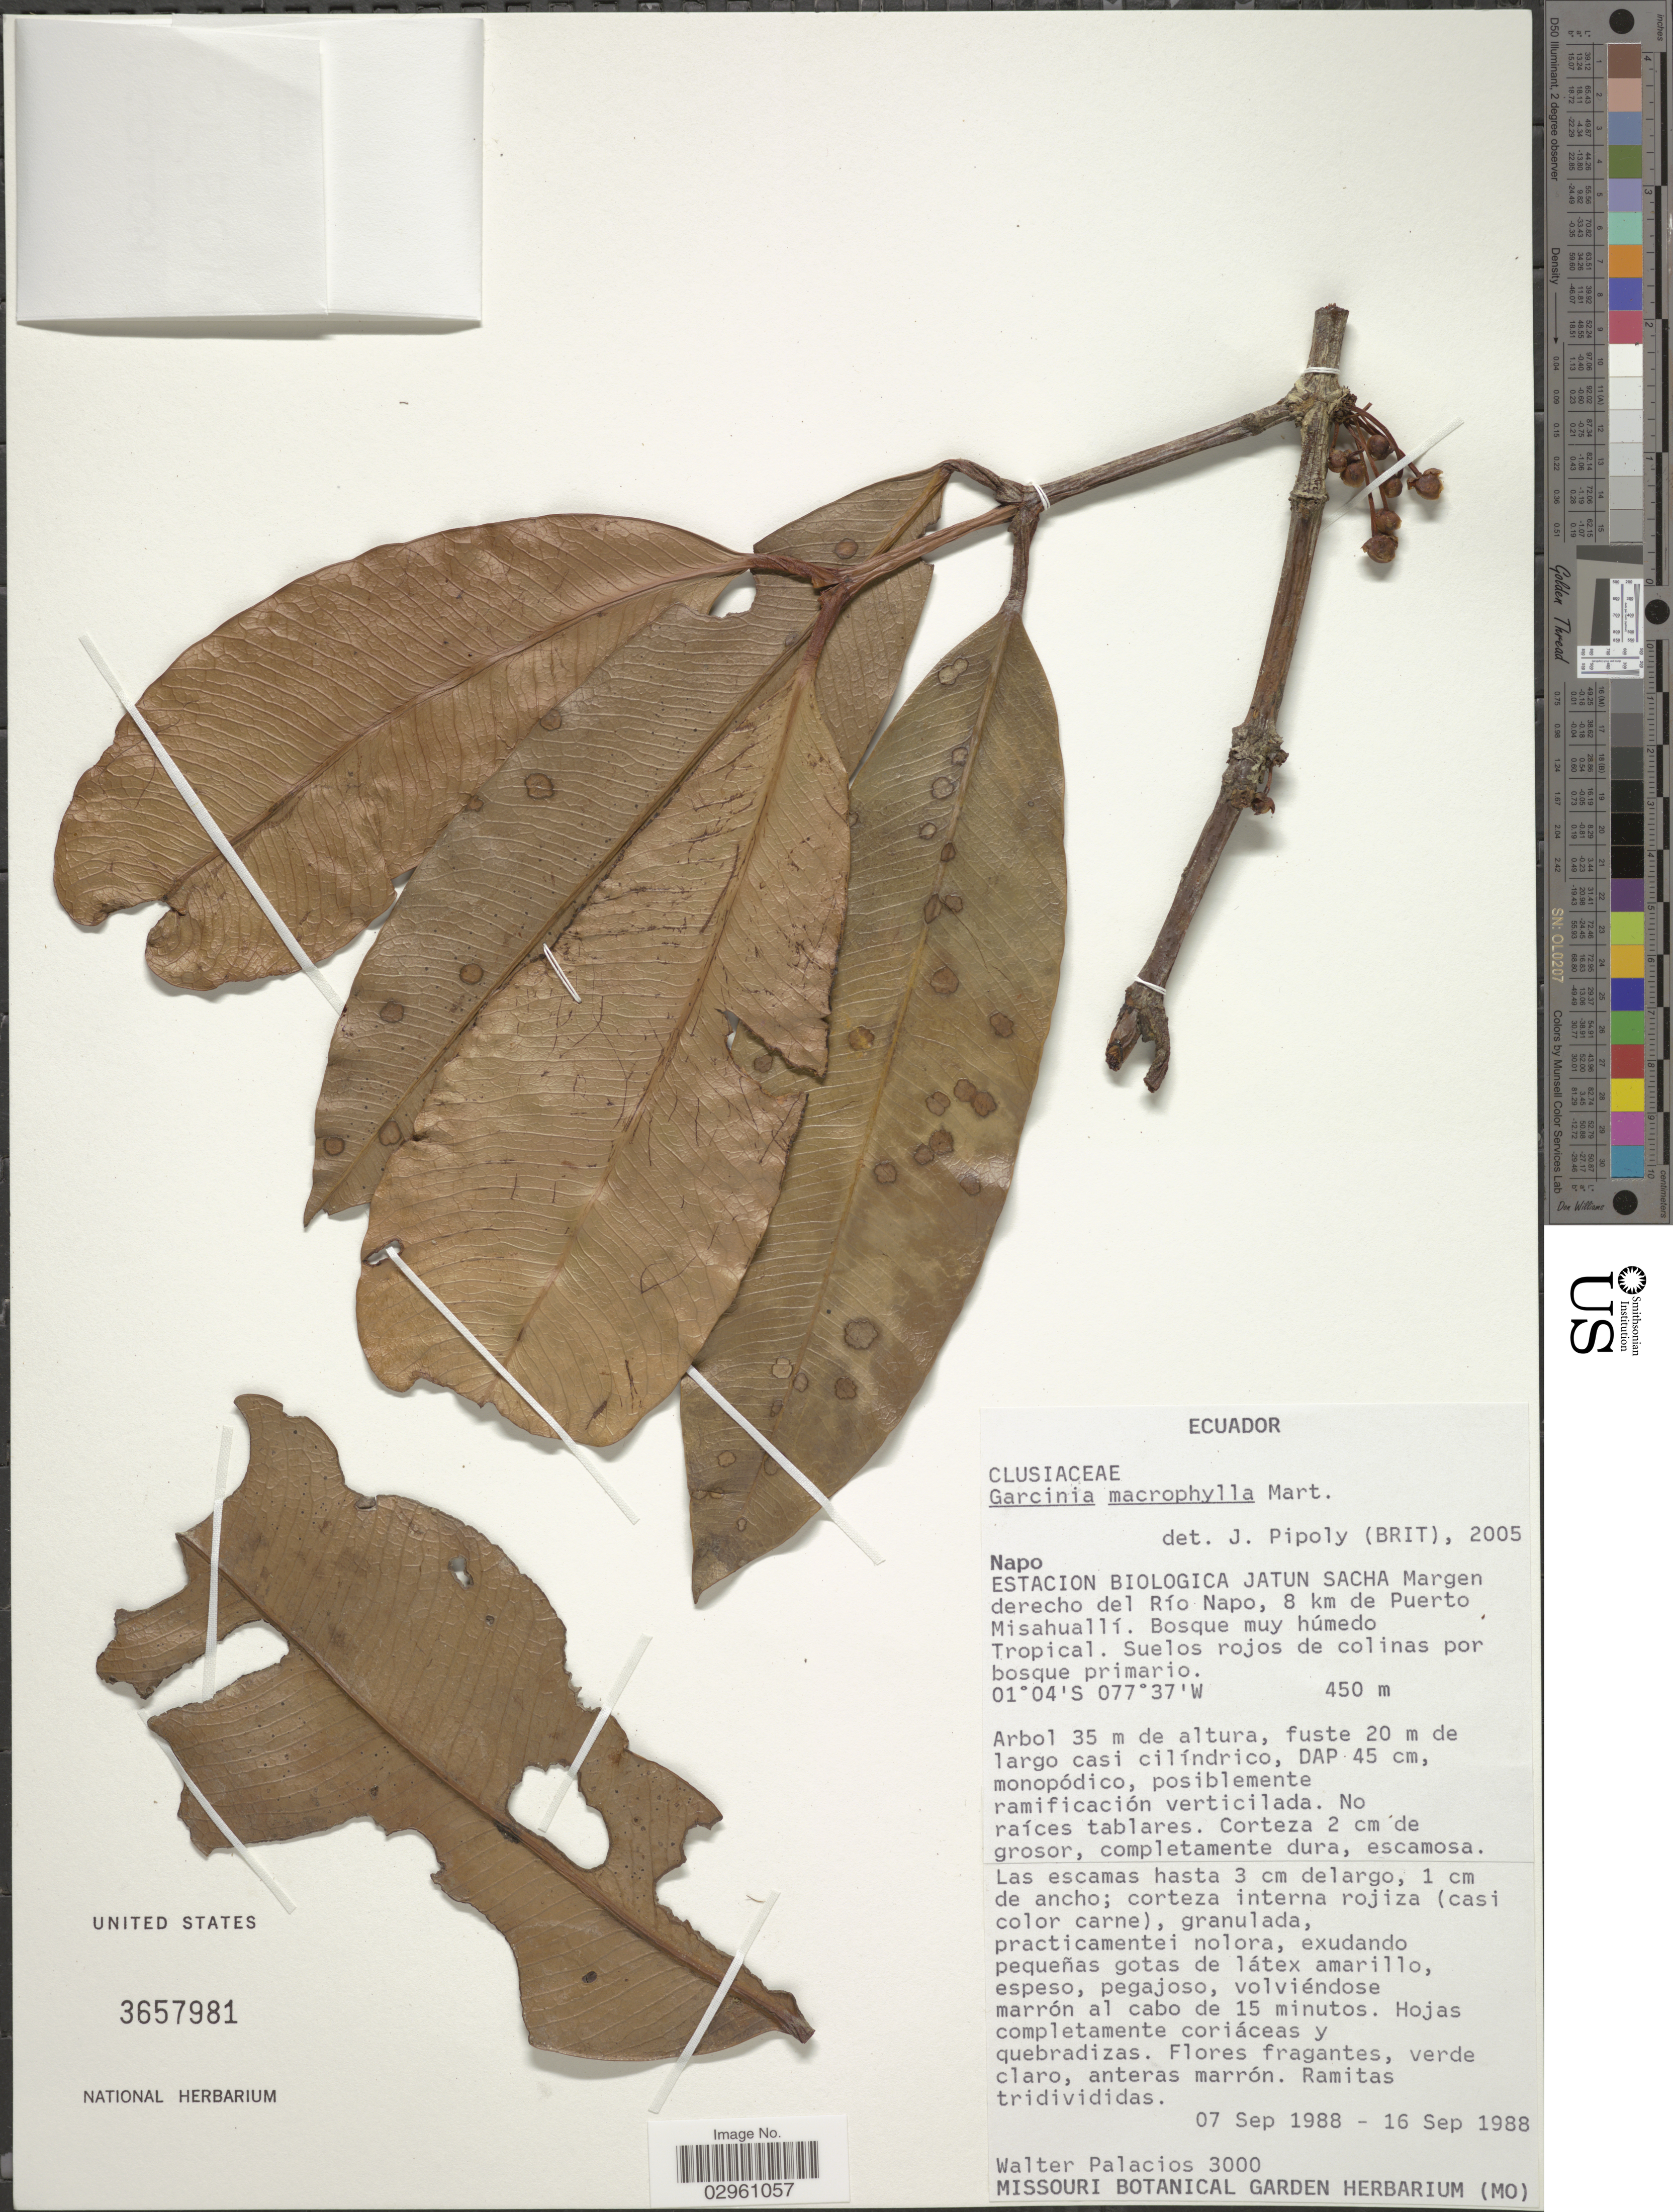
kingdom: Plantae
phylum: Tracheophyta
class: Magnoliopsida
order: Malpighiales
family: Clusiaceae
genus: Garcinia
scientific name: Garcinia macrophylla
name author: Mart.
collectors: W. Palacios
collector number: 3000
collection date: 1988-09-07/1988-09-16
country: Ecuador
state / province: Napo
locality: Estacion Biologica Jatun Sacha Margen derecho del Río Napo, 8 km de Puerto Misahuallí.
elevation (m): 450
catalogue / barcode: US 3657981